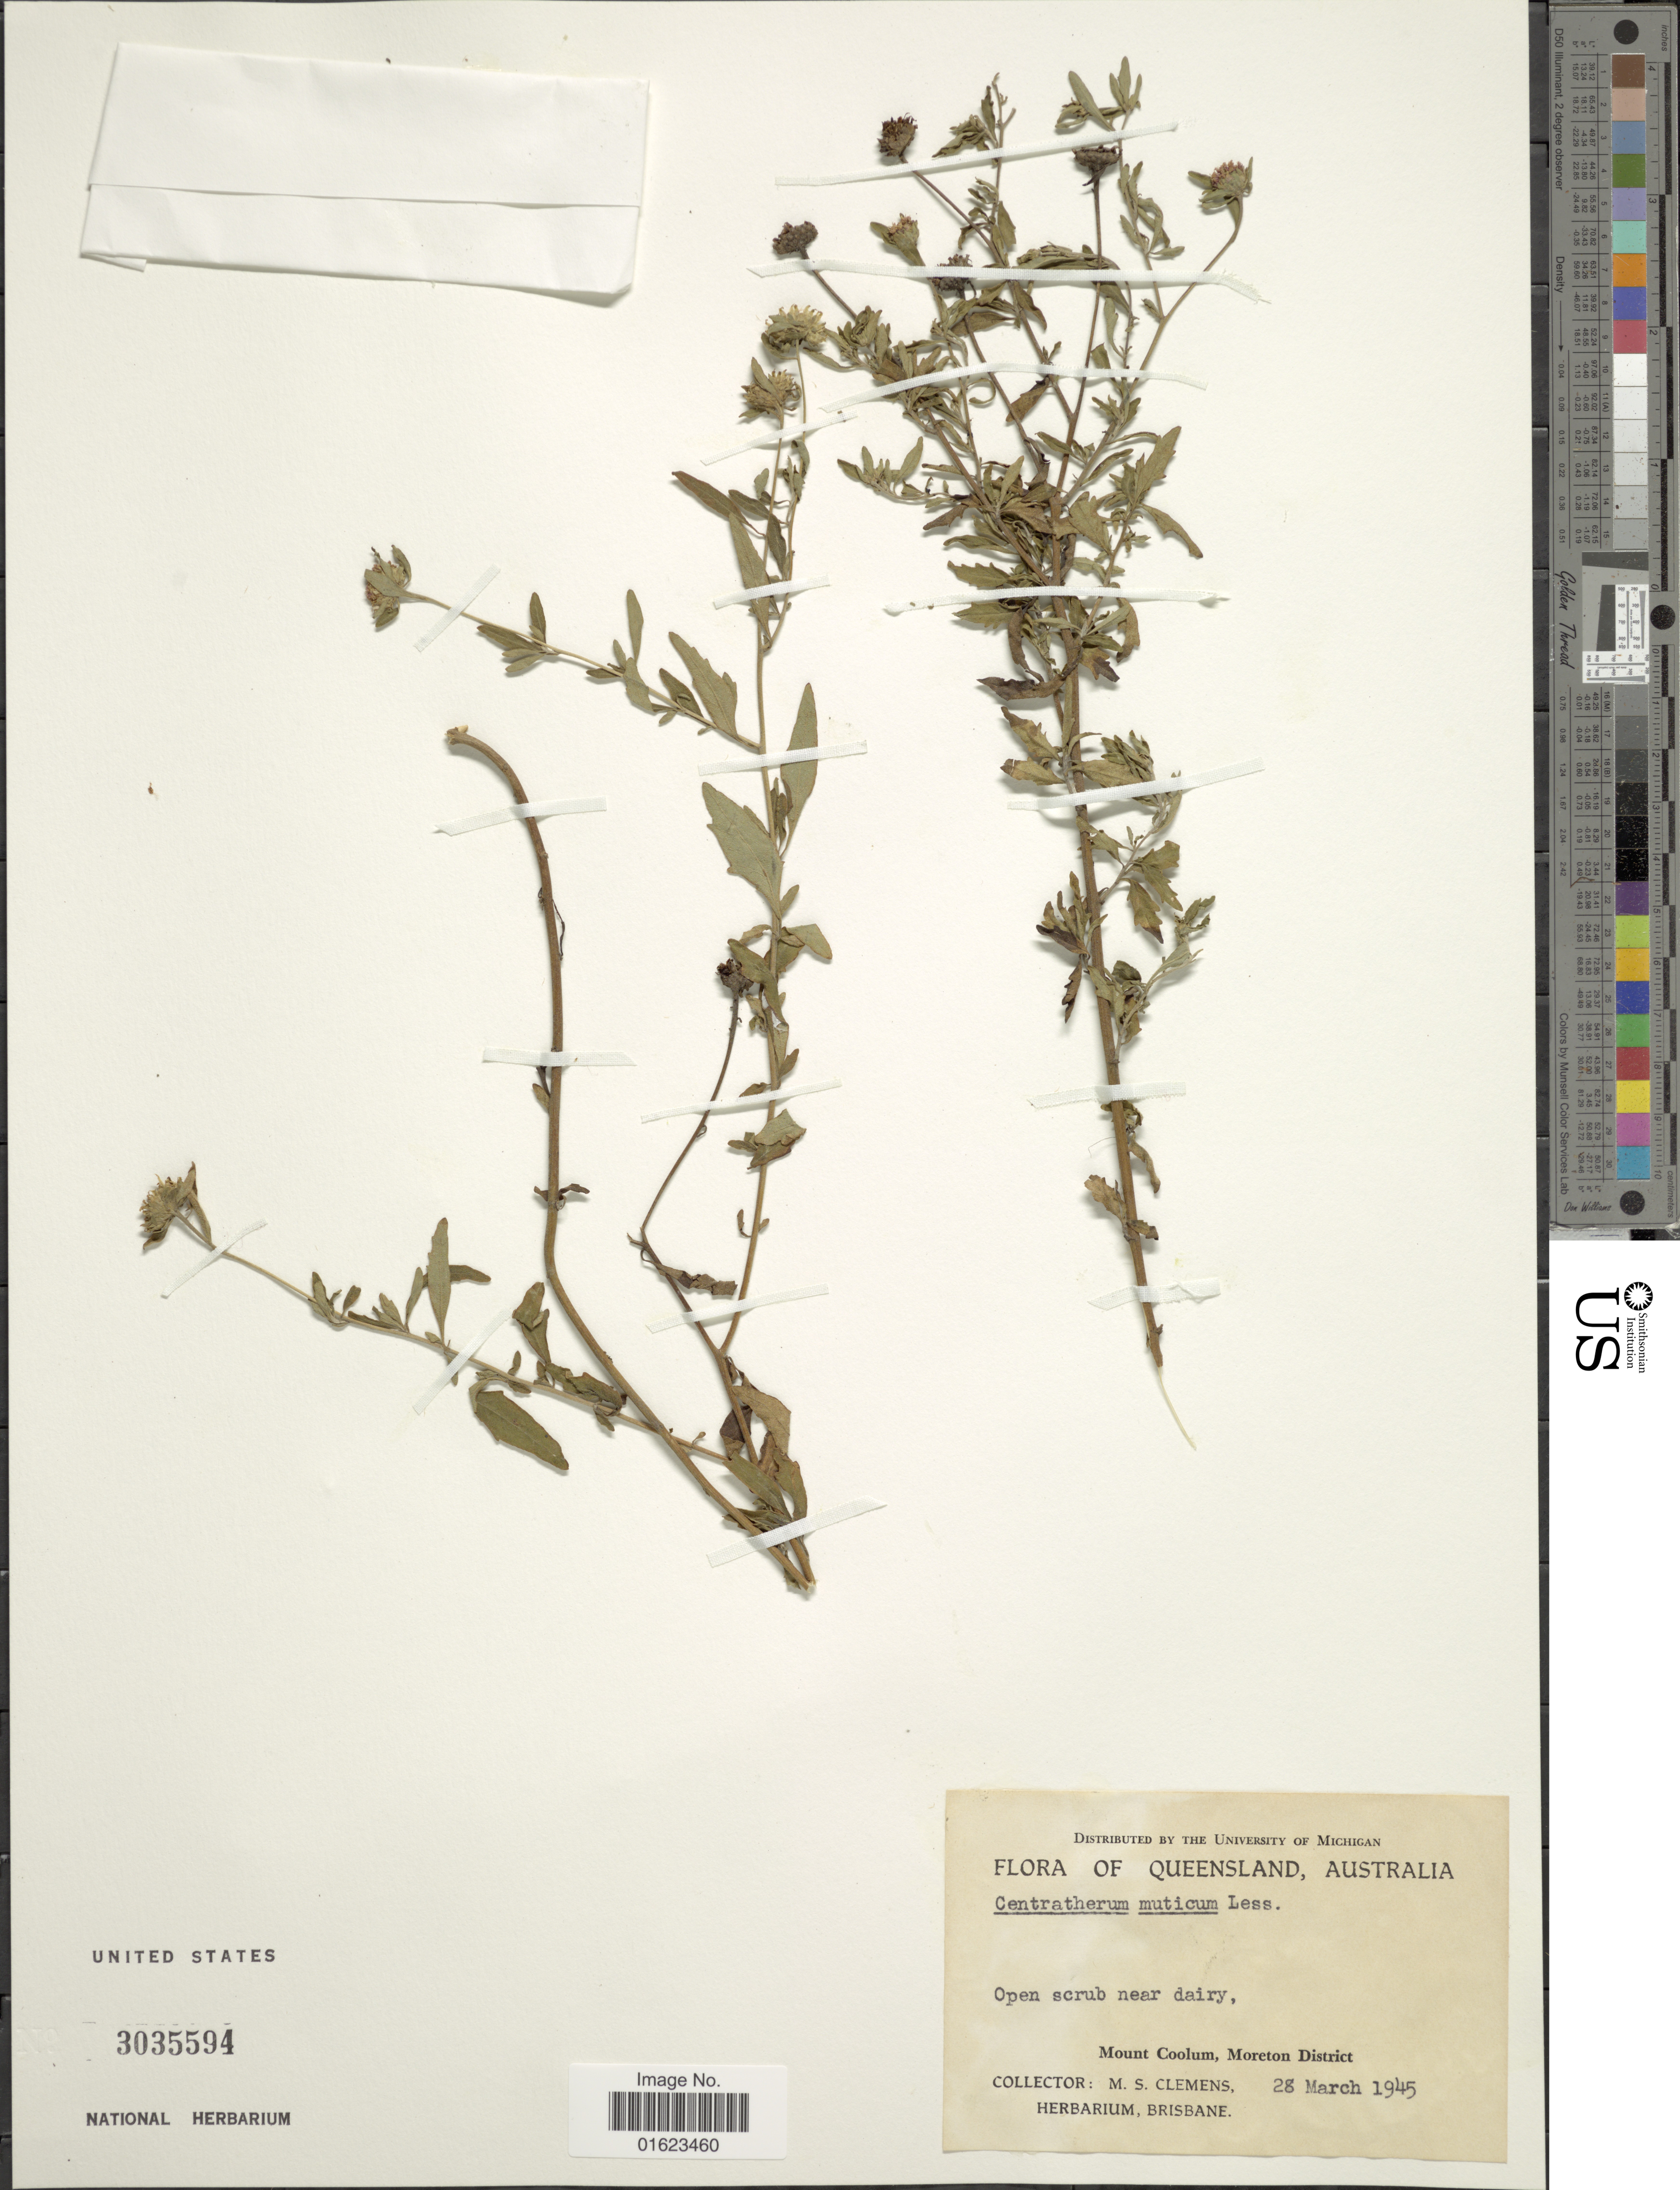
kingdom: Plantae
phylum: Tracheophyta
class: Magnoliopsida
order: Asterales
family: Asteraceae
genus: Centratherum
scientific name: Centratherum punctatum subsp. australianum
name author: Kirkman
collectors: M. S. Clemens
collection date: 1945-03-28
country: Australia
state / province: Queensland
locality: Queensland, Australia. Mount Coolum, Moreton District.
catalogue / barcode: US 3035594